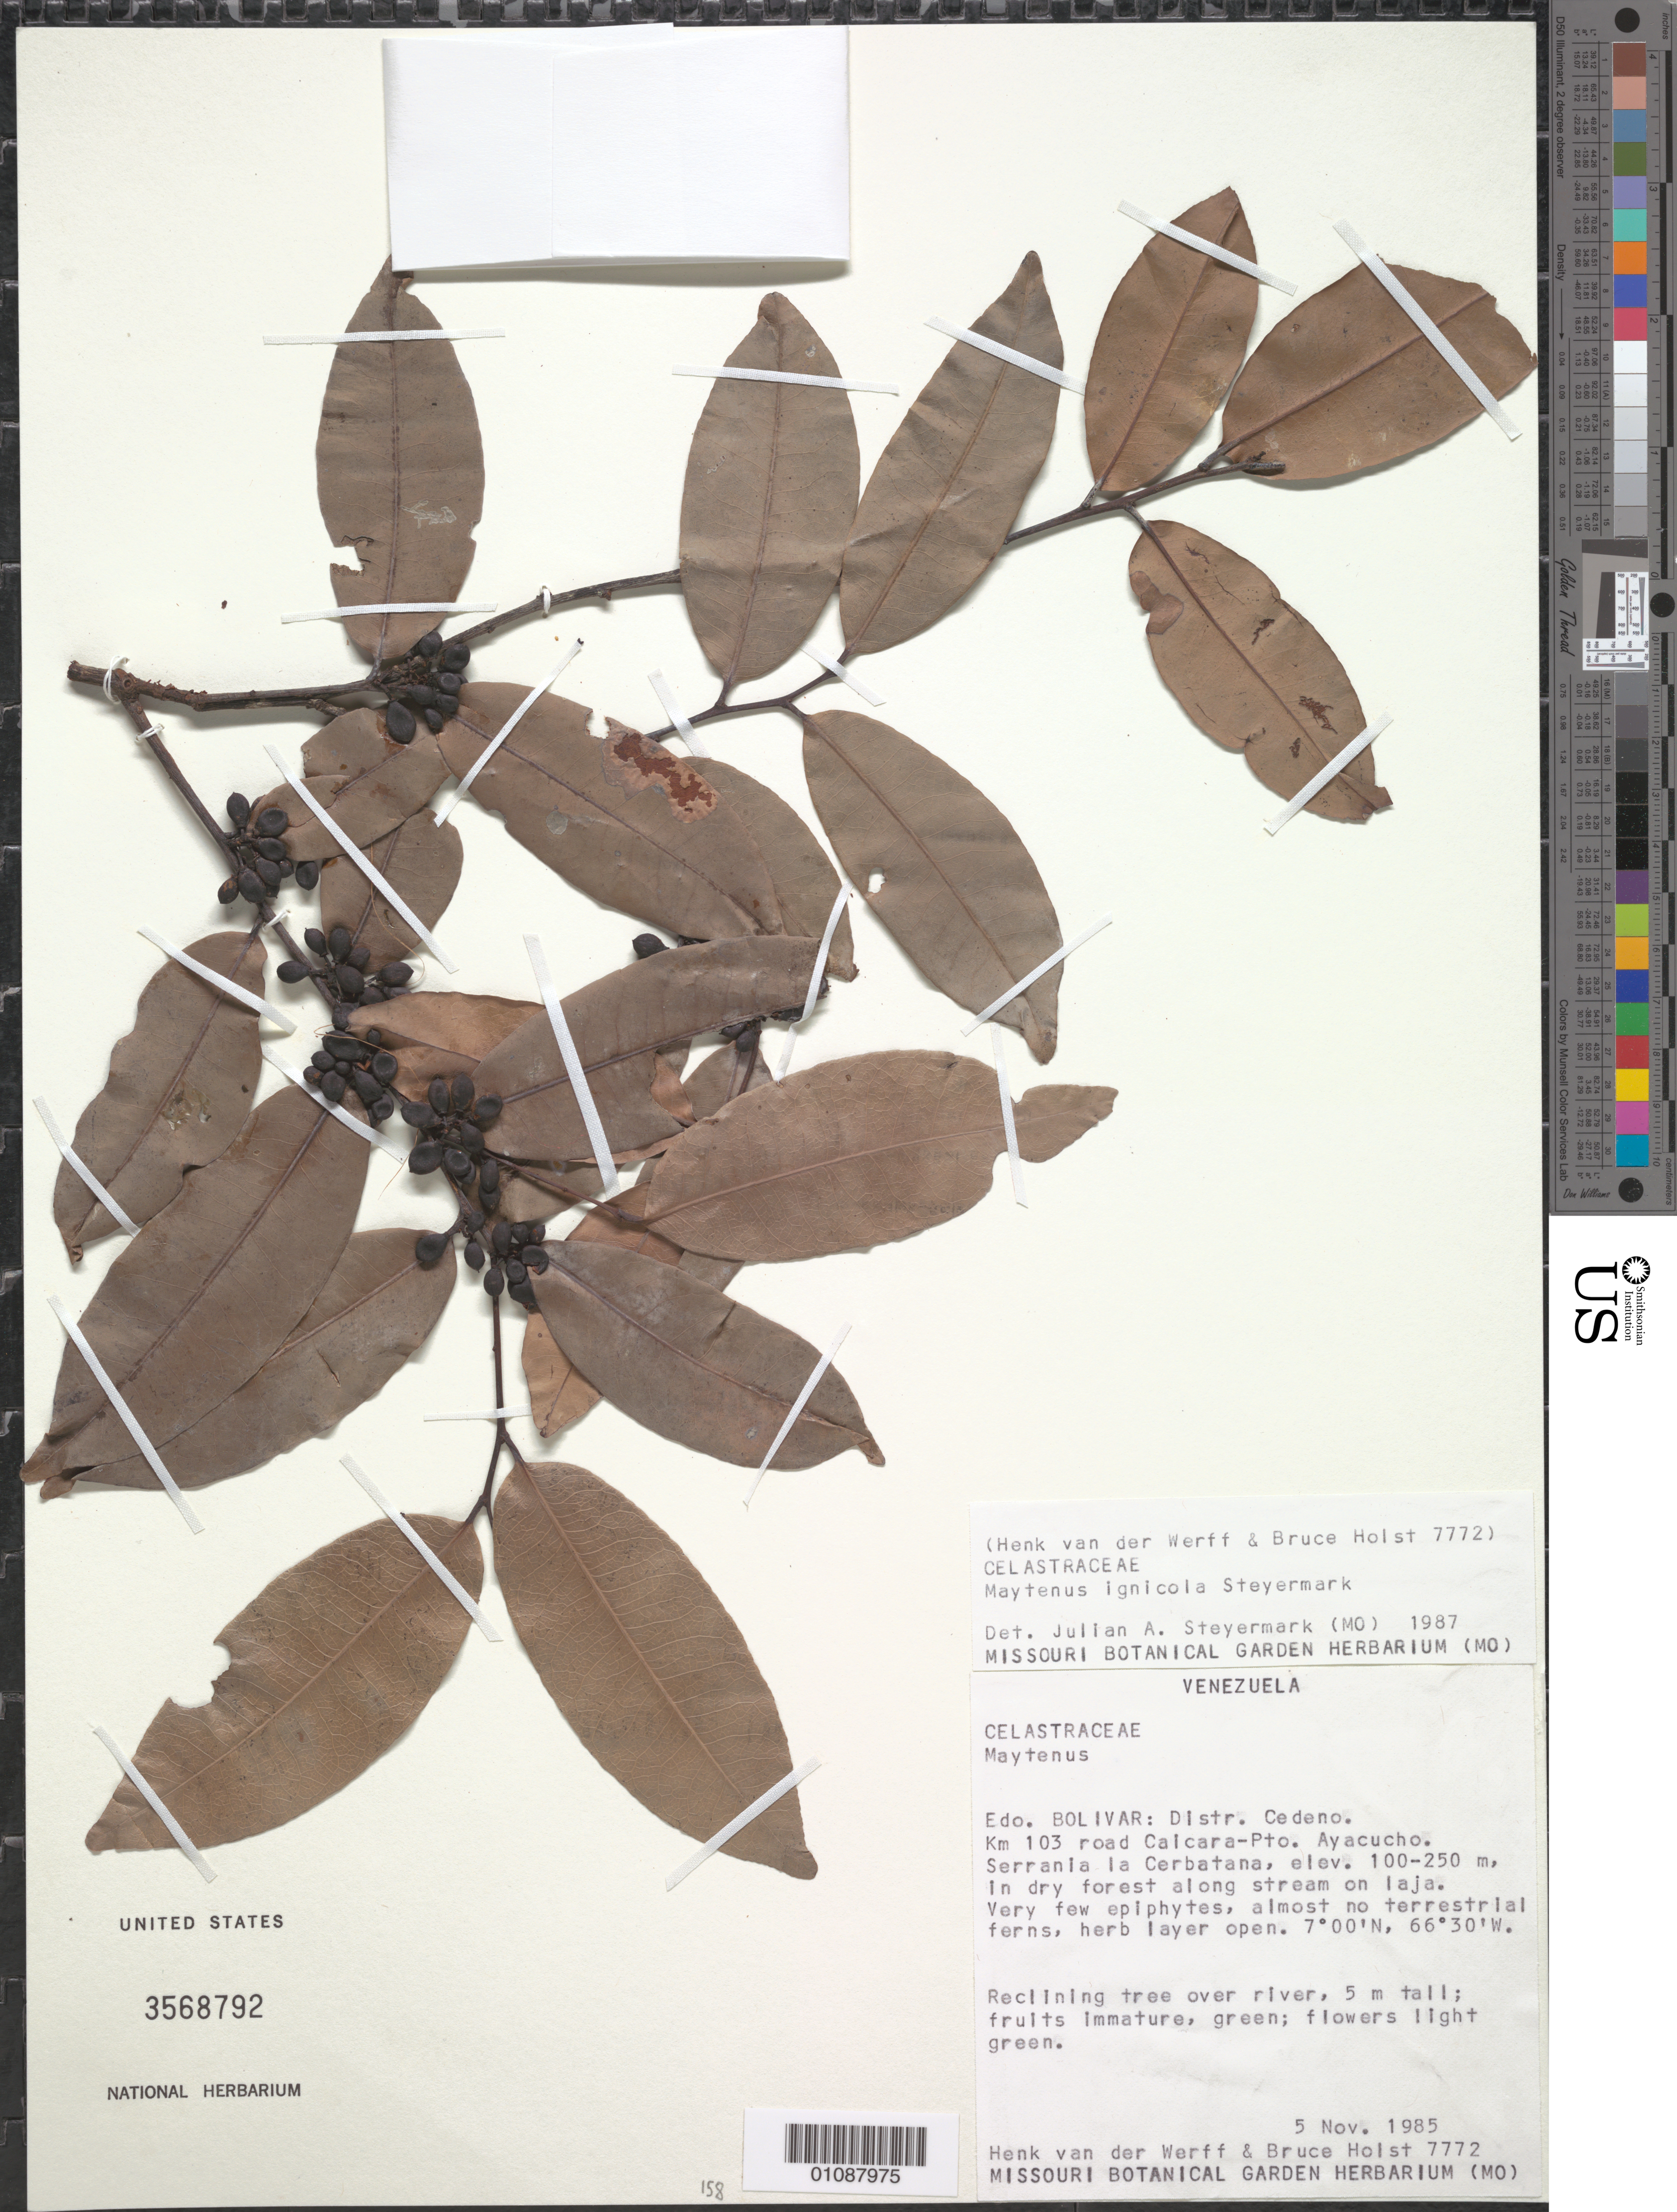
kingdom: Plantae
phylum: Tracheophyta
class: Magnoliopsida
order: Celastrales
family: Celastraceae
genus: Maytenus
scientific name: Maytenus ignicola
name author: Steyerm.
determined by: Steyermark, Julian A., (VEN)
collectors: H. van der Werff & B. Holst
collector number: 7772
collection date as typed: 5-Nov-85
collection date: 1985-11-05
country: Venezuela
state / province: Bolívar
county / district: Cedeño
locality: Caicara del Orinoco - Puerto Ayacucho carretera, km 103, Serrania la Cerbatana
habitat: Dry forest along stream on laja. Very few epiphytes, almost no terrestrial ferns, herb layer open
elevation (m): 100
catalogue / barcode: US 3568792